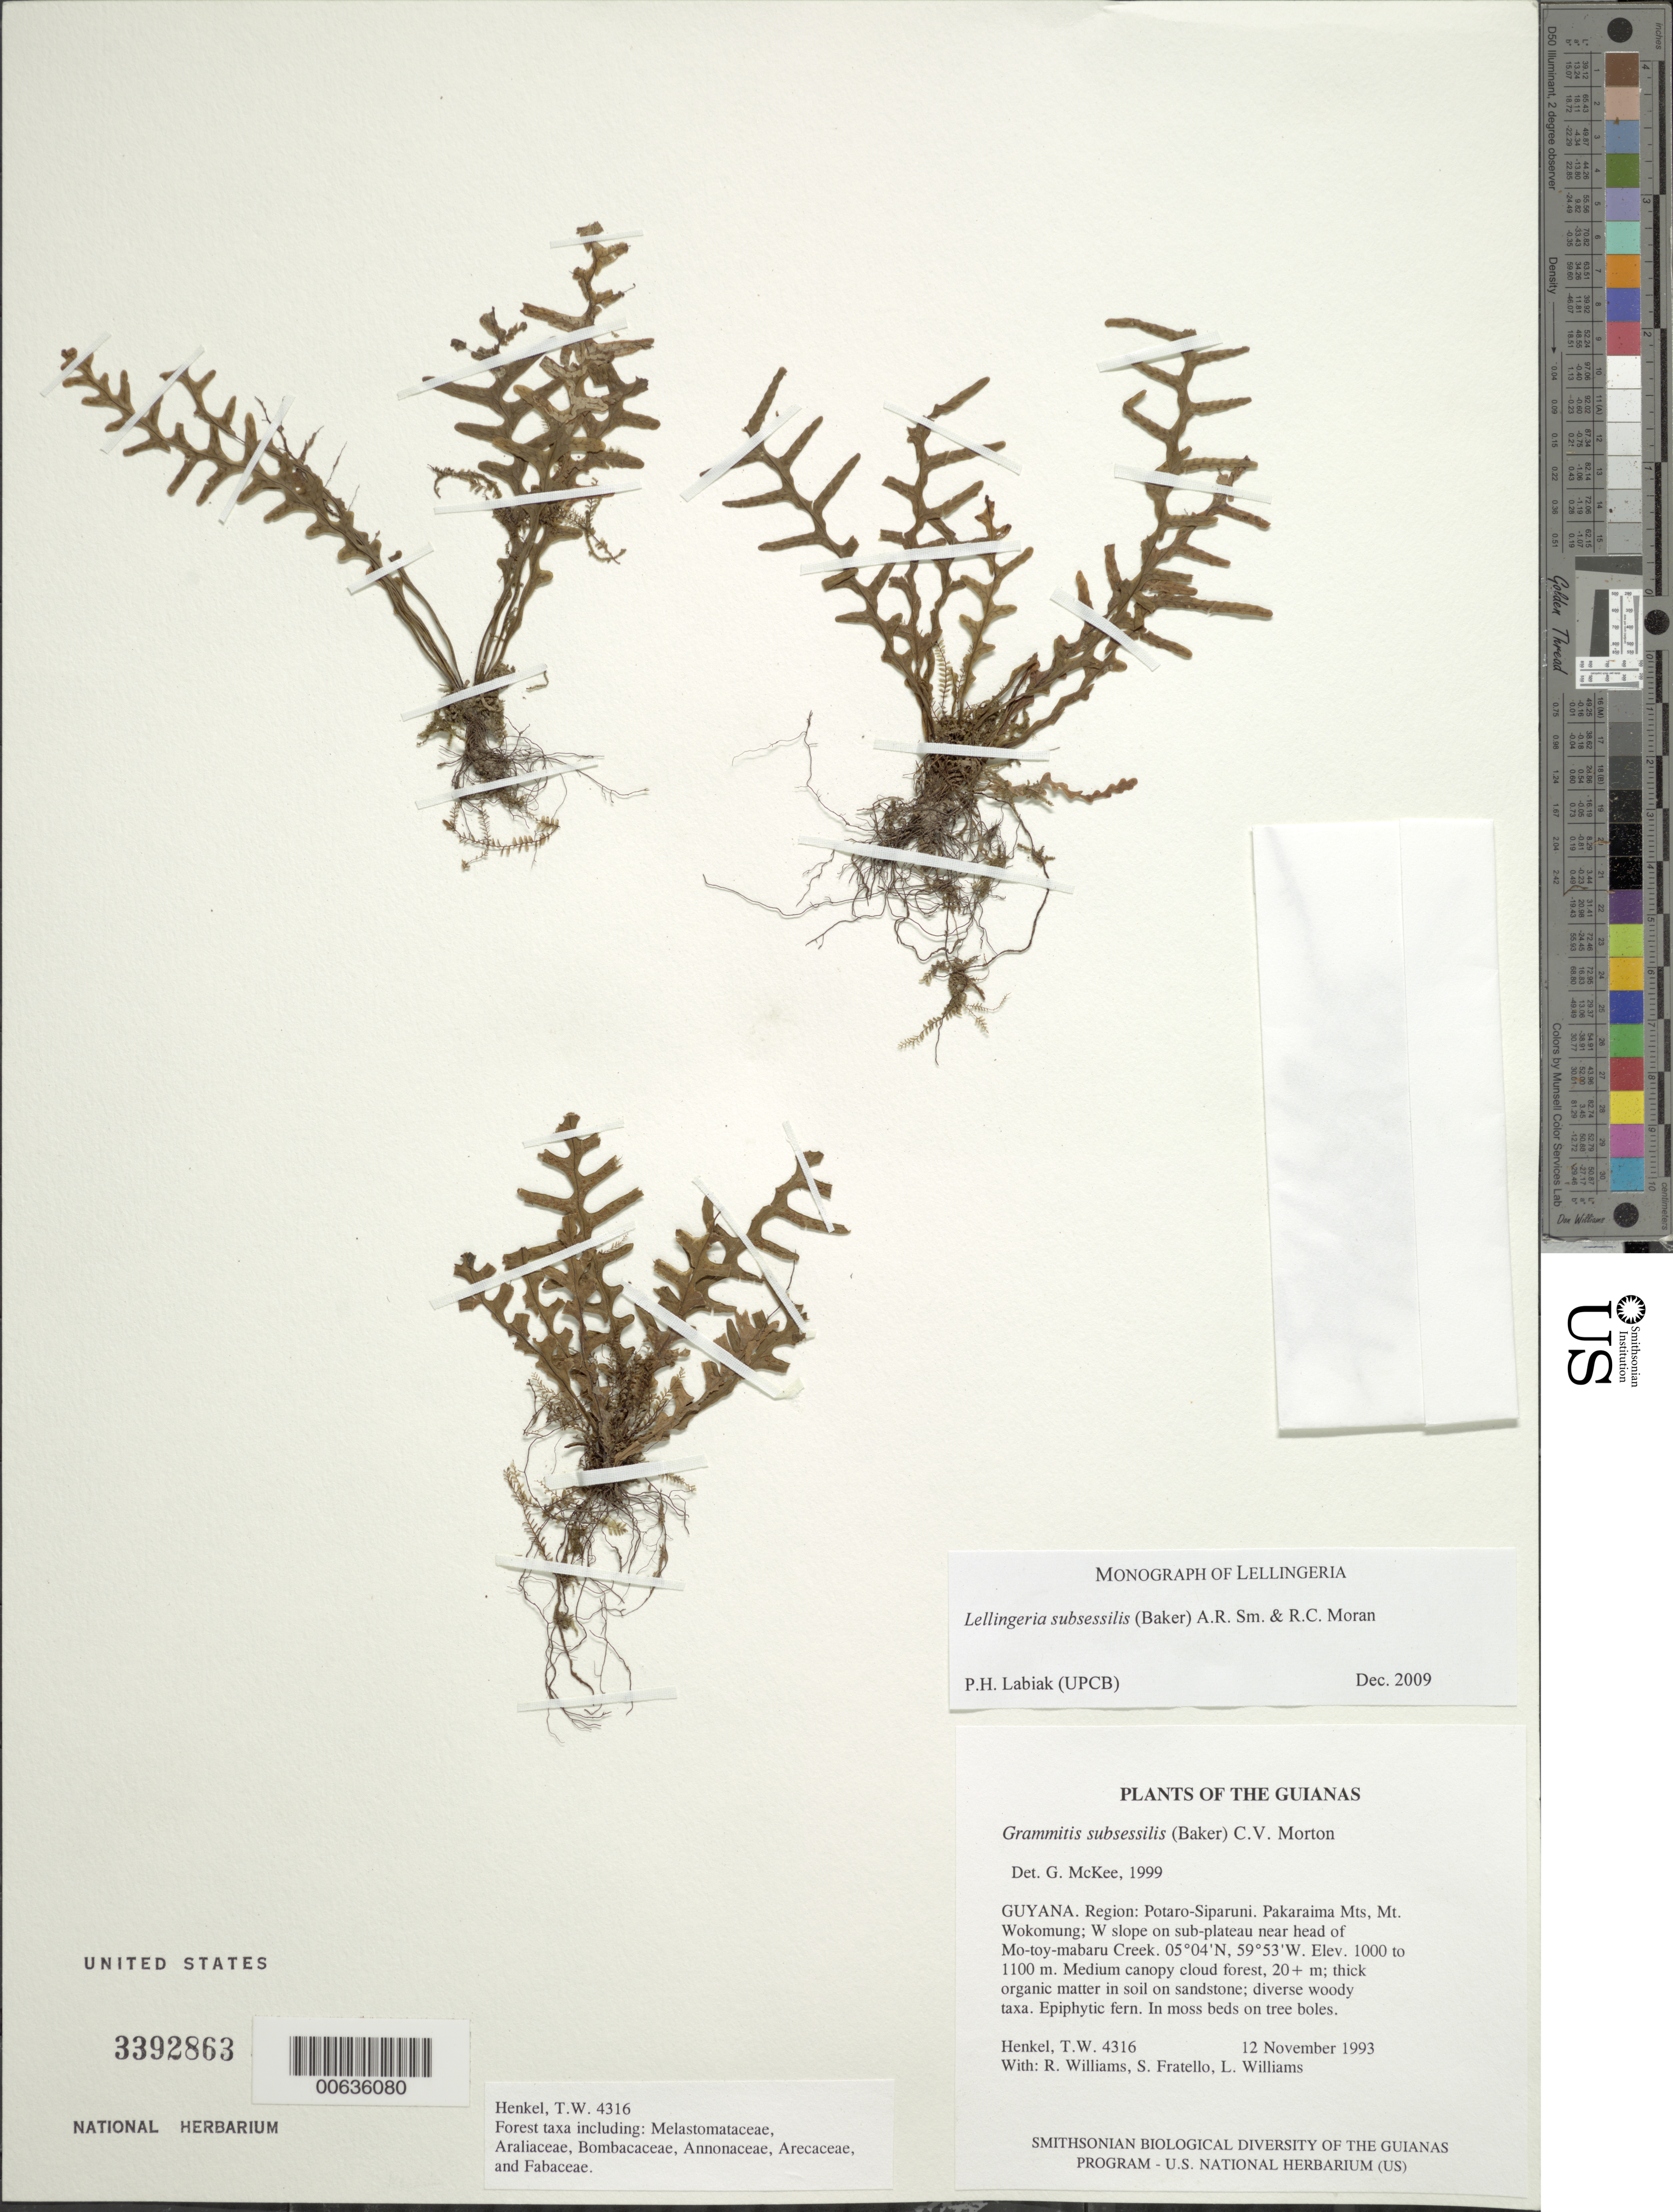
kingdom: Plantae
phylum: Tracheophyta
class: Polypodiopsida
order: Polypodiales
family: Polypodiaceae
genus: Lellingeria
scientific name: Lellingeria subsessilis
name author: (Baker) A.R. Sm. & R.C. Moran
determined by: Labiak, P. H.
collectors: T. Henkel, R. Williams, S. Fratello & L. Williams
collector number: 4316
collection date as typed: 12 November 1993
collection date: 1993-11-12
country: Guyana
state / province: Potaro-Siparuni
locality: Pakaraima Mts, Mt. Wokomung; W slope on sub-plateau near head of Mo-toy-mabaru Creek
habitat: Medium canopy cloud forest, 20+ m; thick organic matter in soil on sandstone; diverse woody taxa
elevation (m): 1000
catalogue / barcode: US 3392863